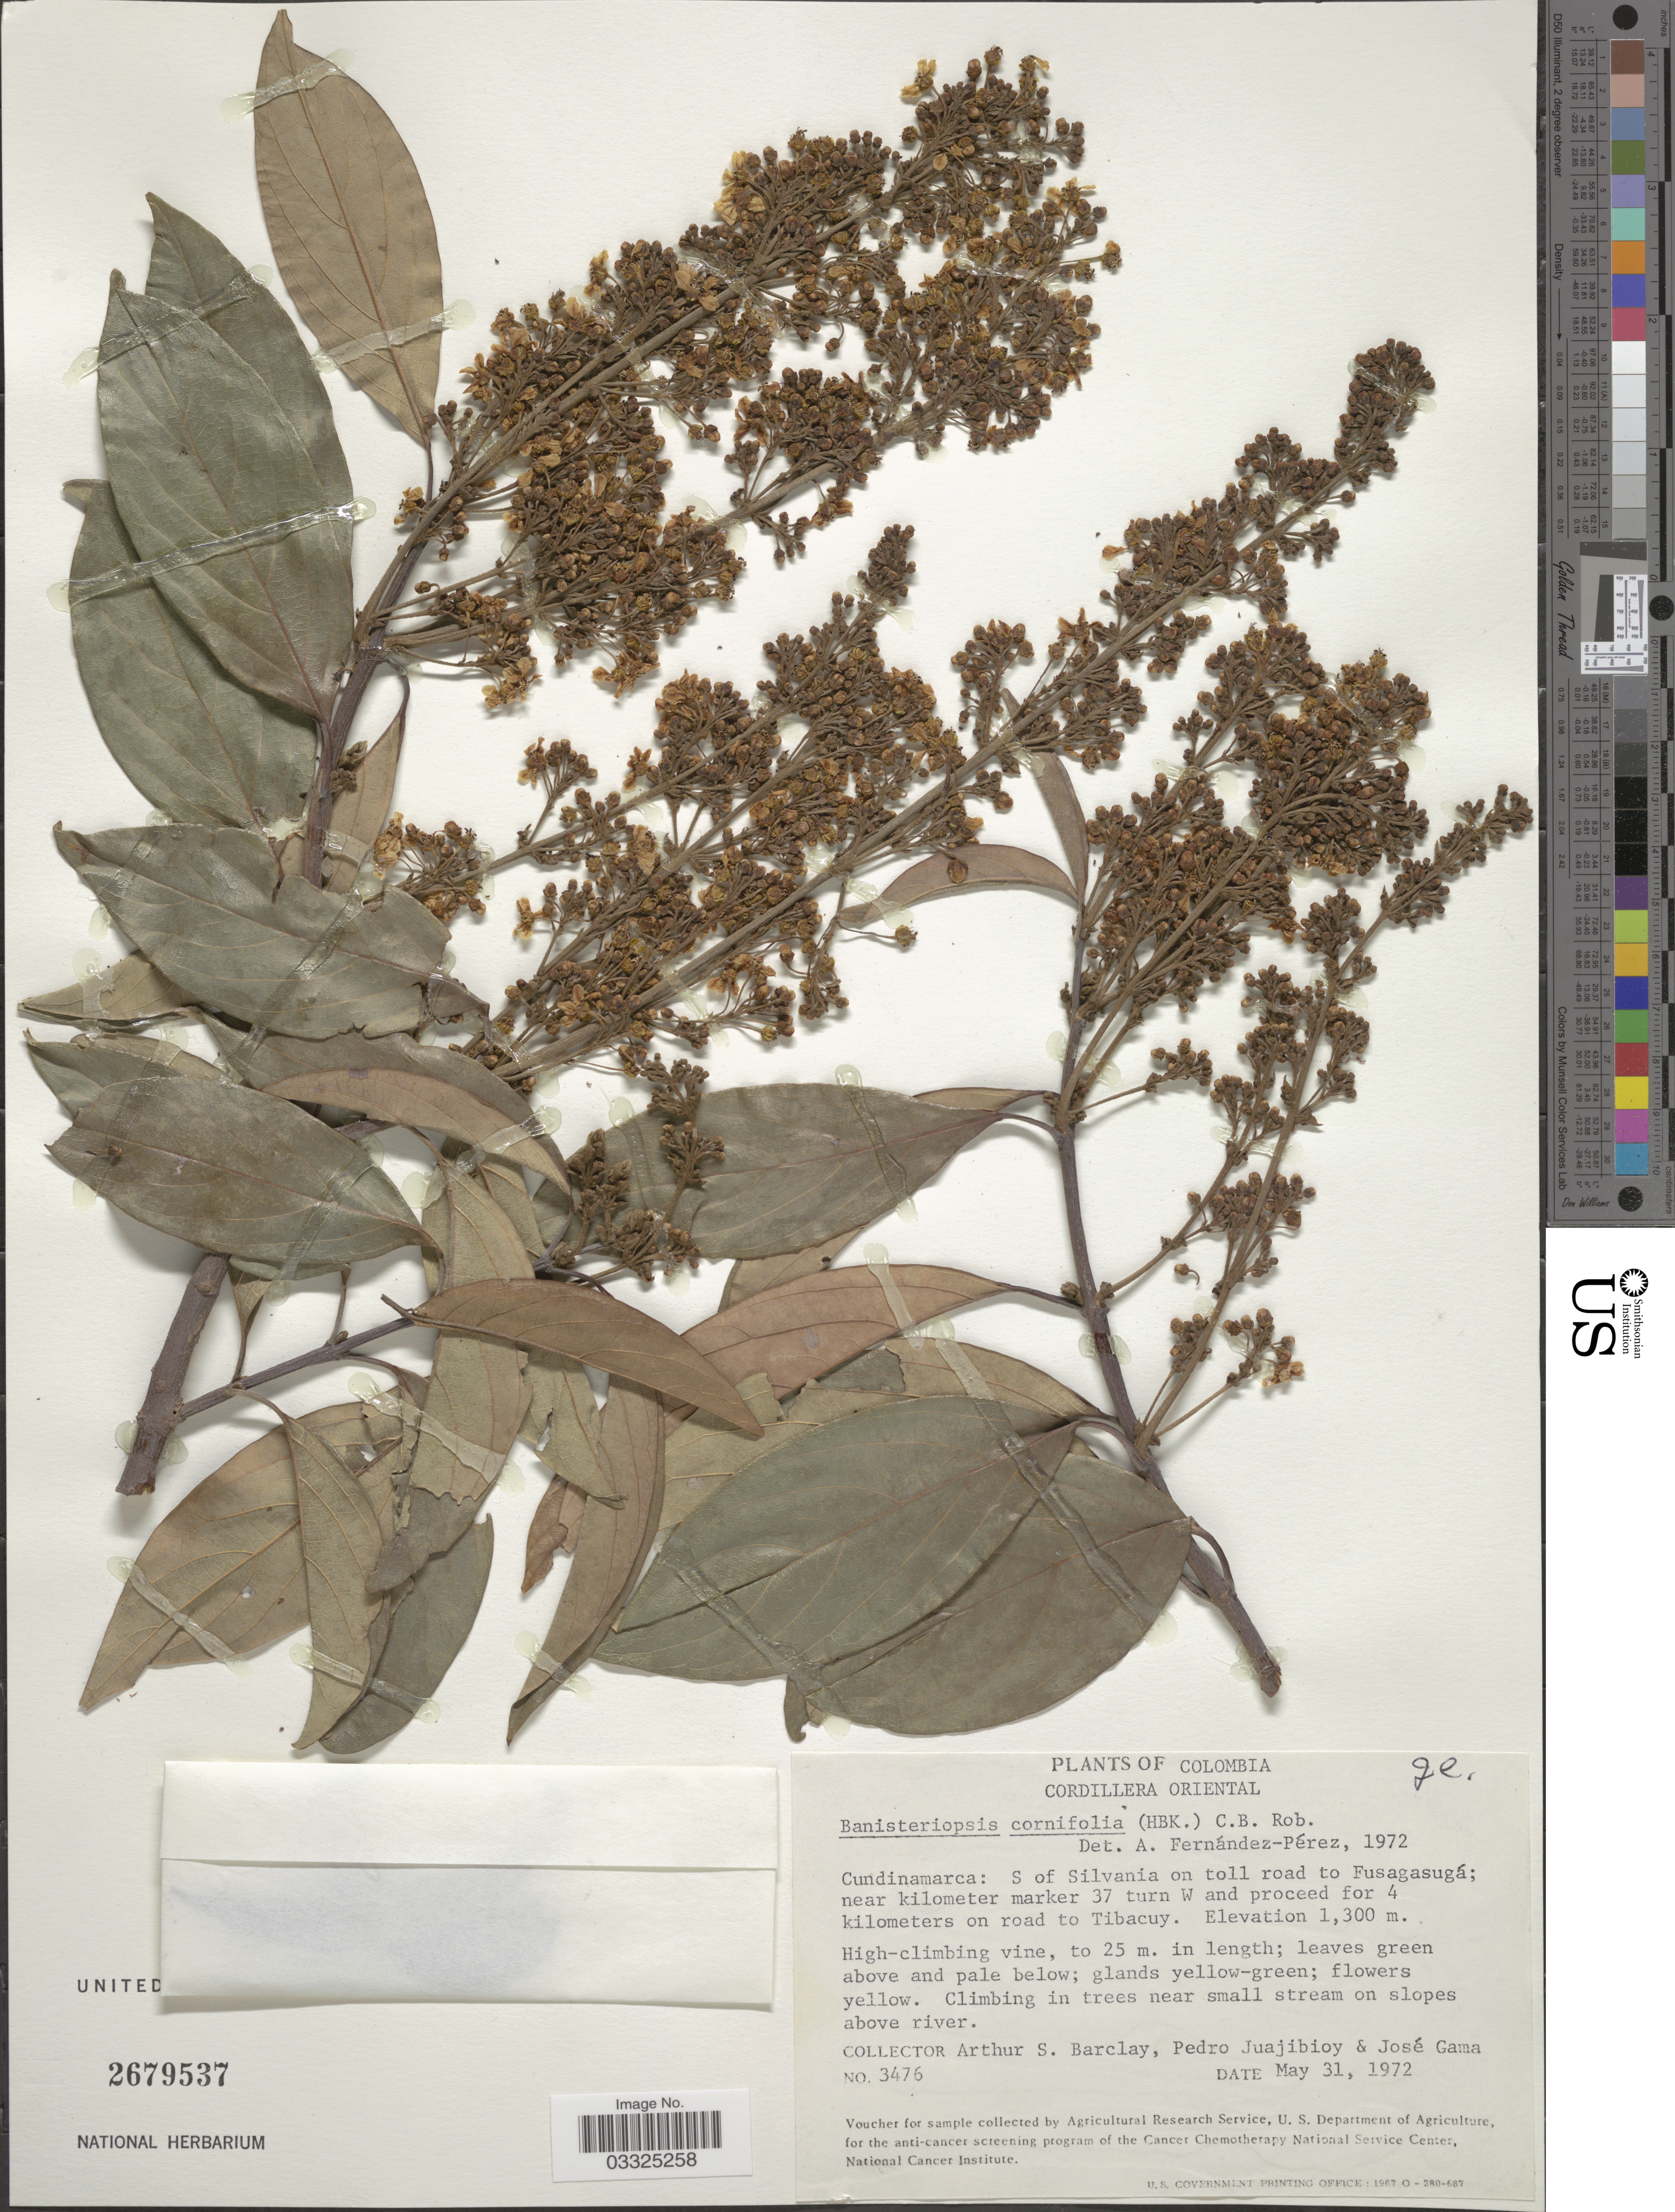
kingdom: Plantae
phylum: Tracheophyta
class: Magnoliopsida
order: Malpighiales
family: Malpighiaceae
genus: Bronwenia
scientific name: Bronwenia cornifolia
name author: (Kunth) W.R. Anderson & C. Davis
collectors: A. S. Barclay, P. Juajibioy & J. Gama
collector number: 3476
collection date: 1972-05-31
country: Colombia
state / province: Cundinamarca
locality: Cordillera Oriental. S of Silvania on toll road to Fusagasugá; near kilometer marker 37 turn W and proceed for 4 kilometers on road to Tibacuy.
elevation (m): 1300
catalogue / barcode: US 2679537